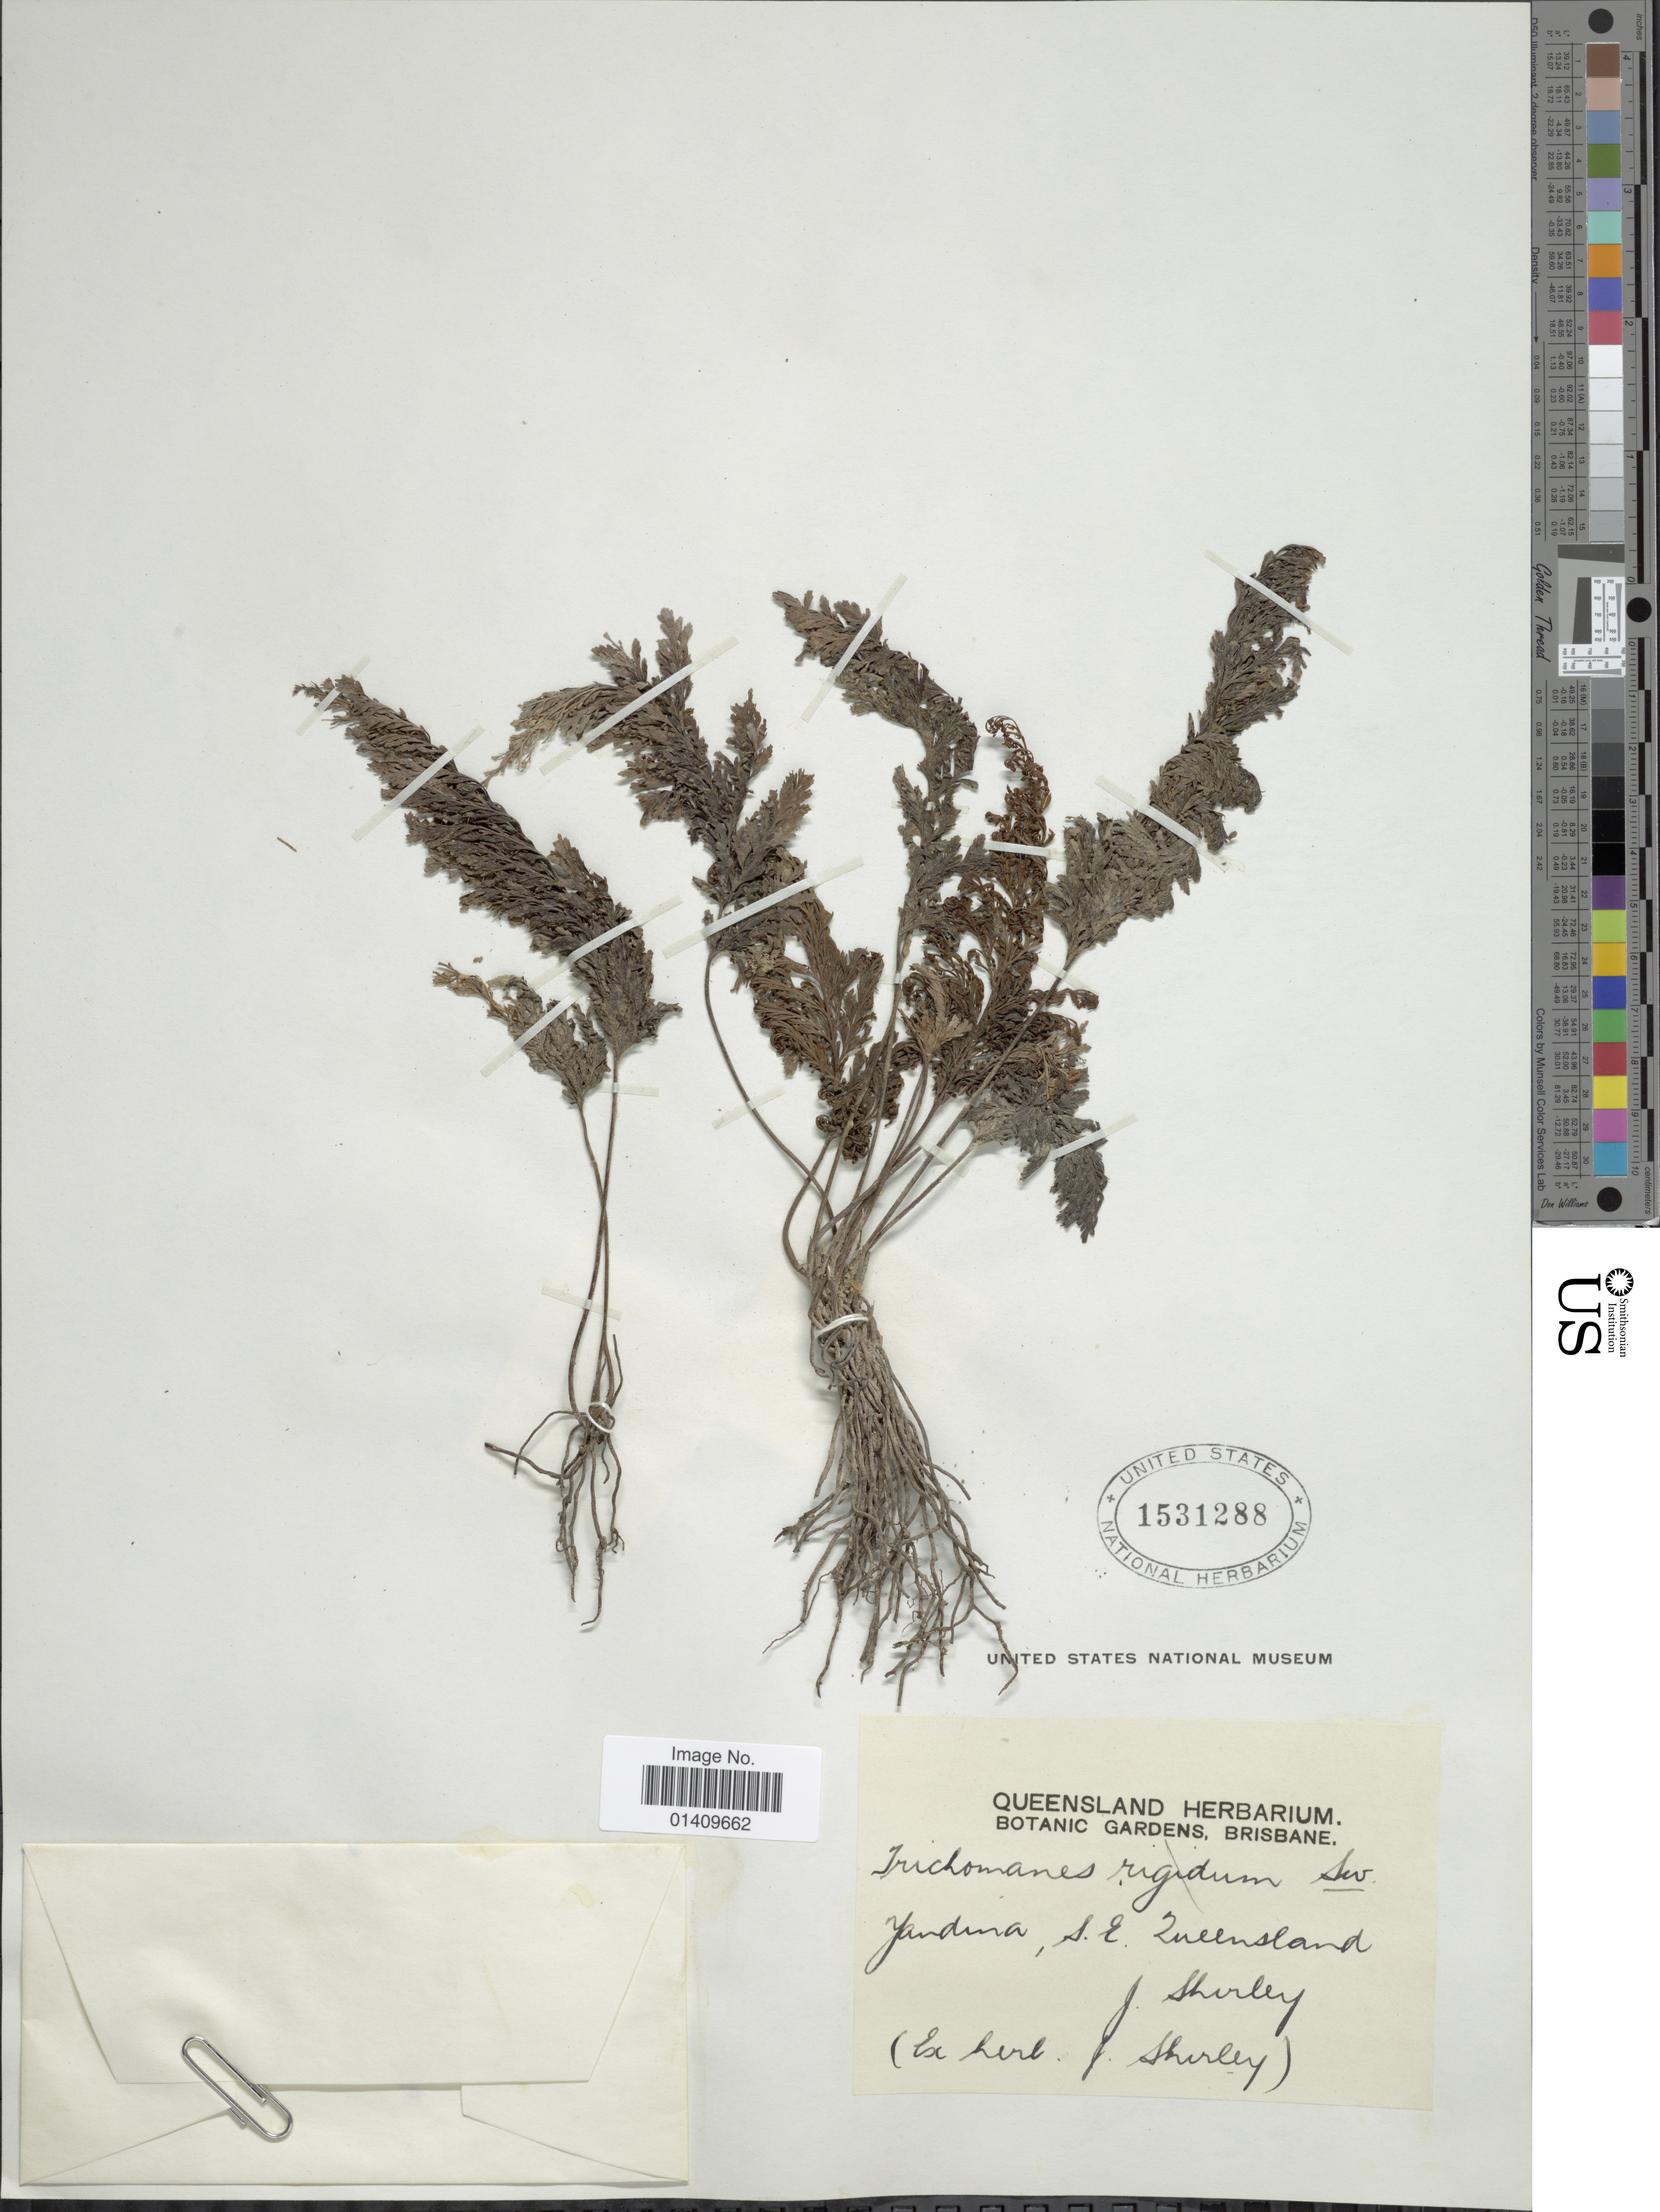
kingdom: Plantae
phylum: Tracheophyta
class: Polypodiopsida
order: Hymenophyllales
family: Hymenophyllaceae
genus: Callistopteris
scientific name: Callistopteris baueriana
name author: Copel.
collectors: J. Shirley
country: Australia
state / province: Queensland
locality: Jandina S.E. Queensland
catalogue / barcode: US 1531288